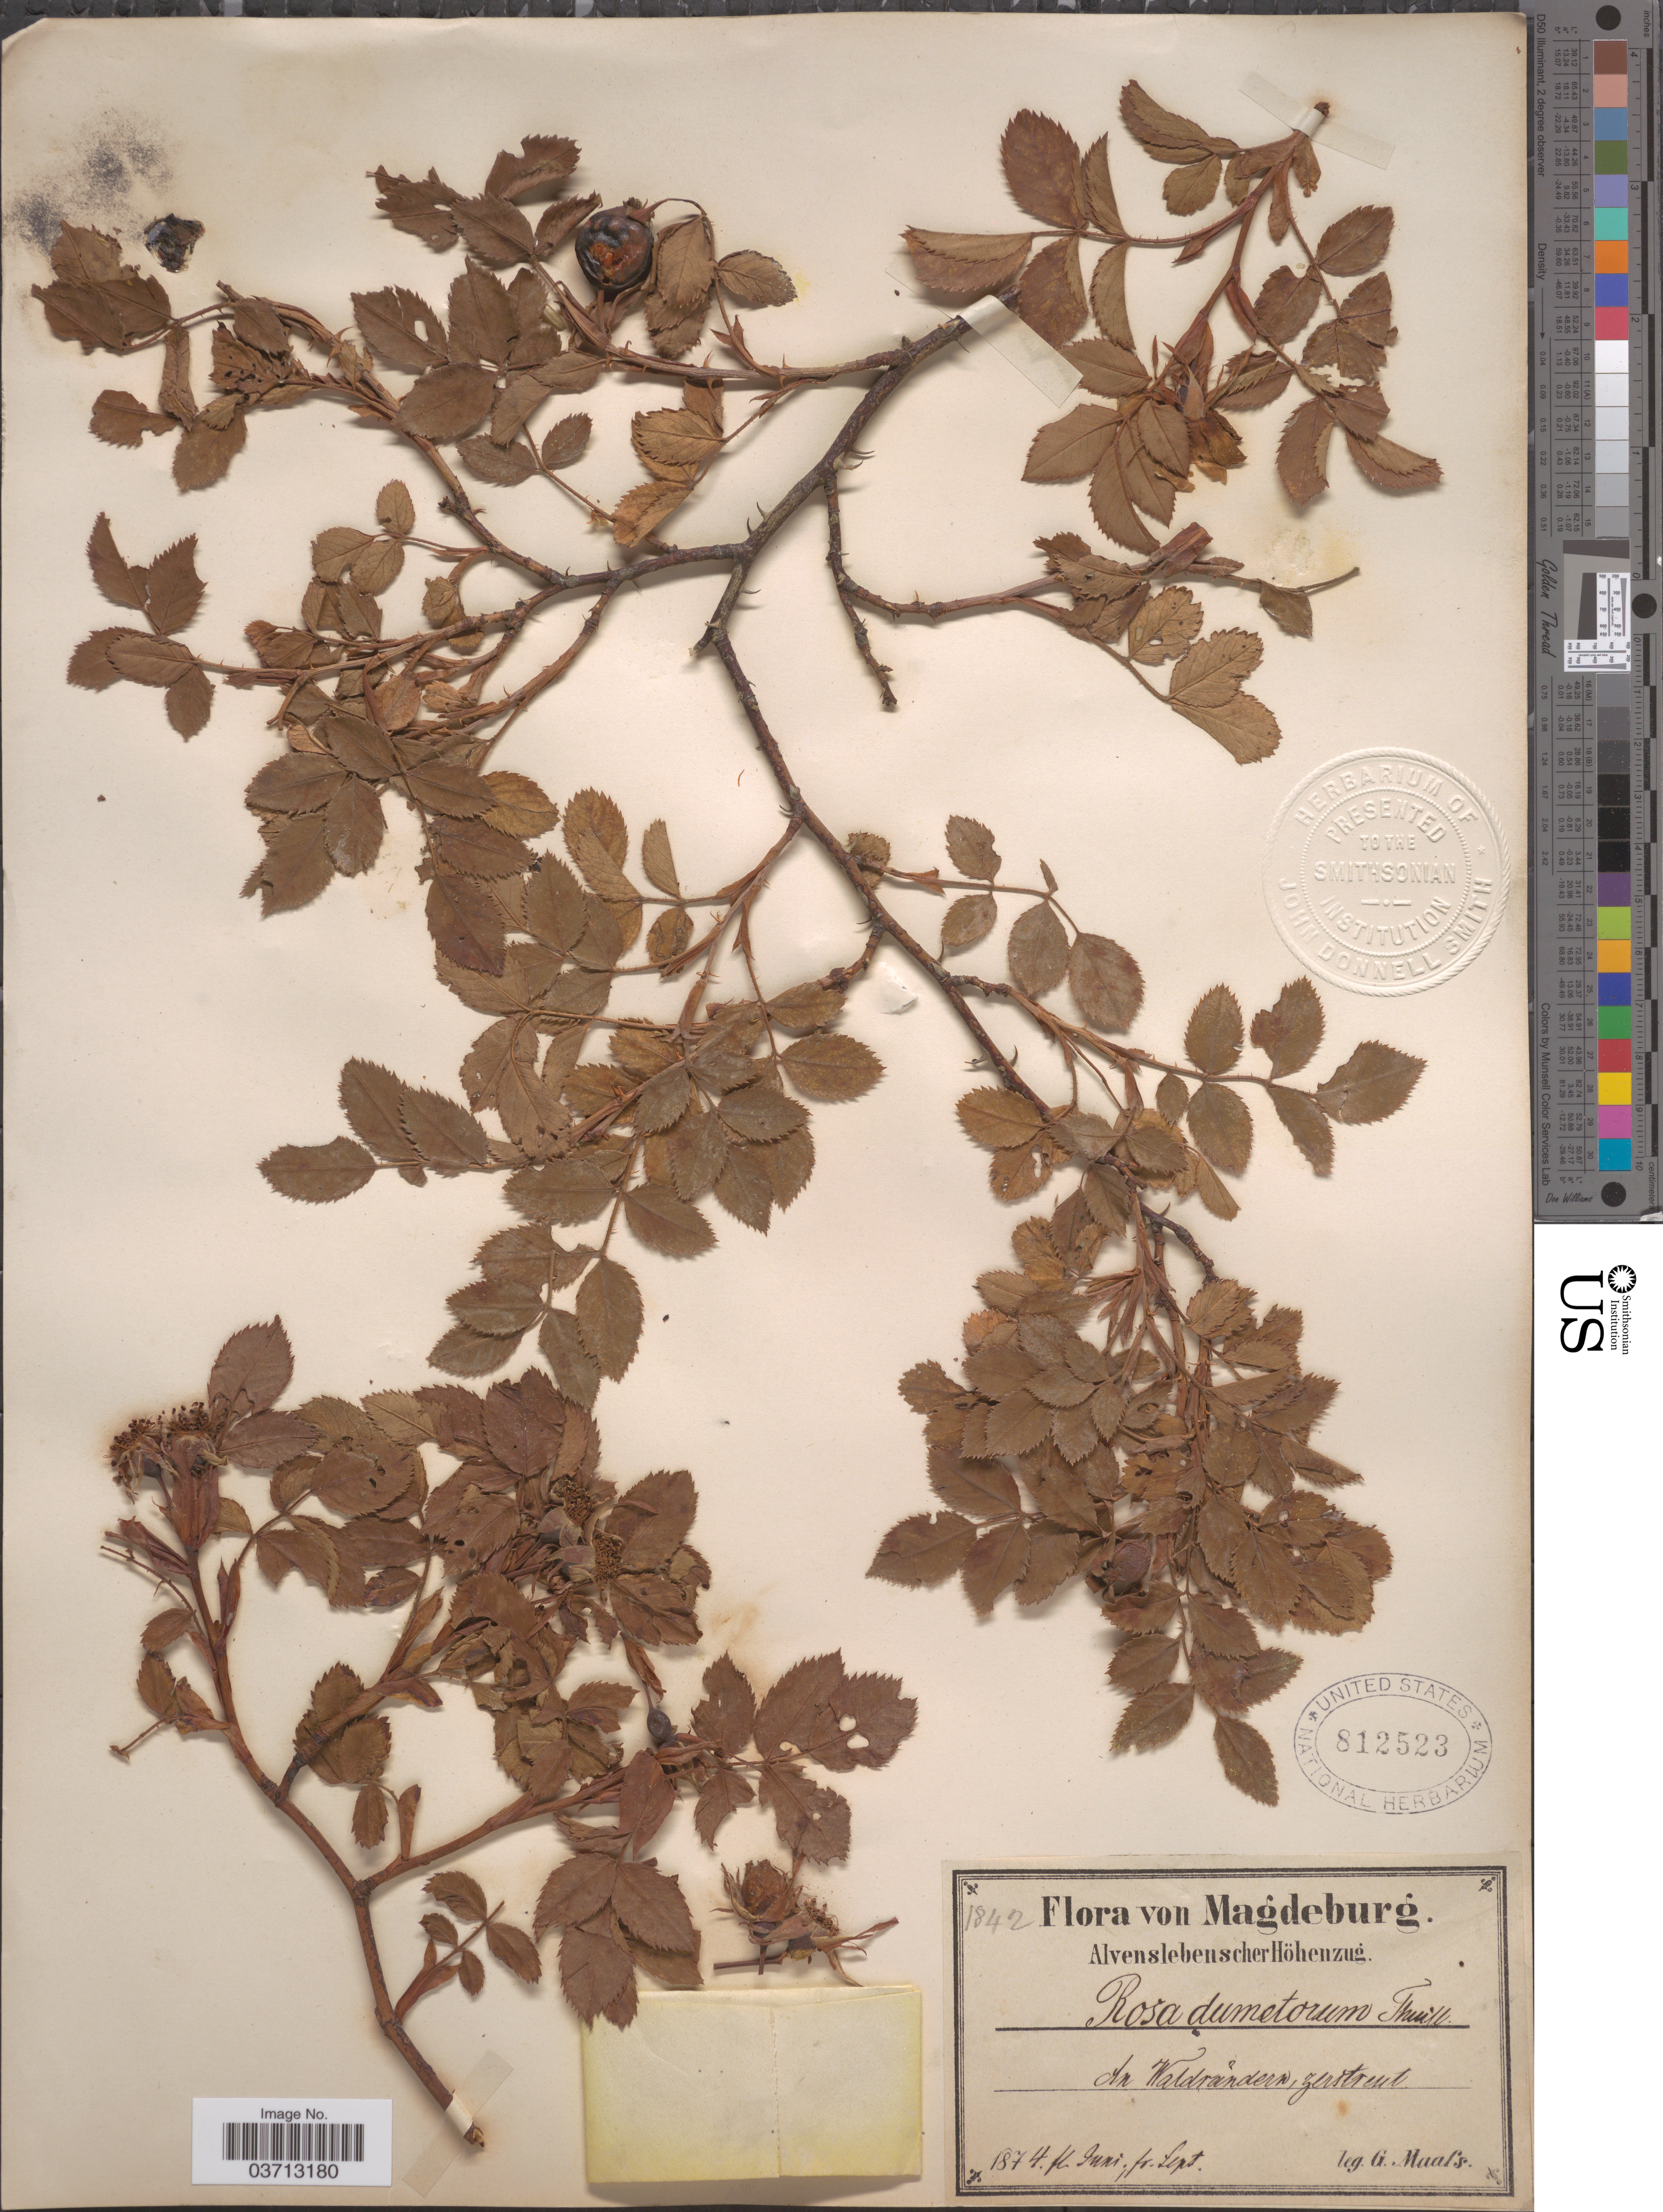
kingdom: Plantae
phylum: Tracheophyta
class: Magnoliopsida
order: Rosales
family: Rosaceae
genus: Rosa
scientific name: Rosa dumetorum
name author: Lange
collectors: G. Maals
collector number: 1842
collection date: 1874-06/1874-09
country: Germany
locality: Magdeburg. An Waldrandern, zerstreut. [interpreted]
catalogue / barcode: US 812523